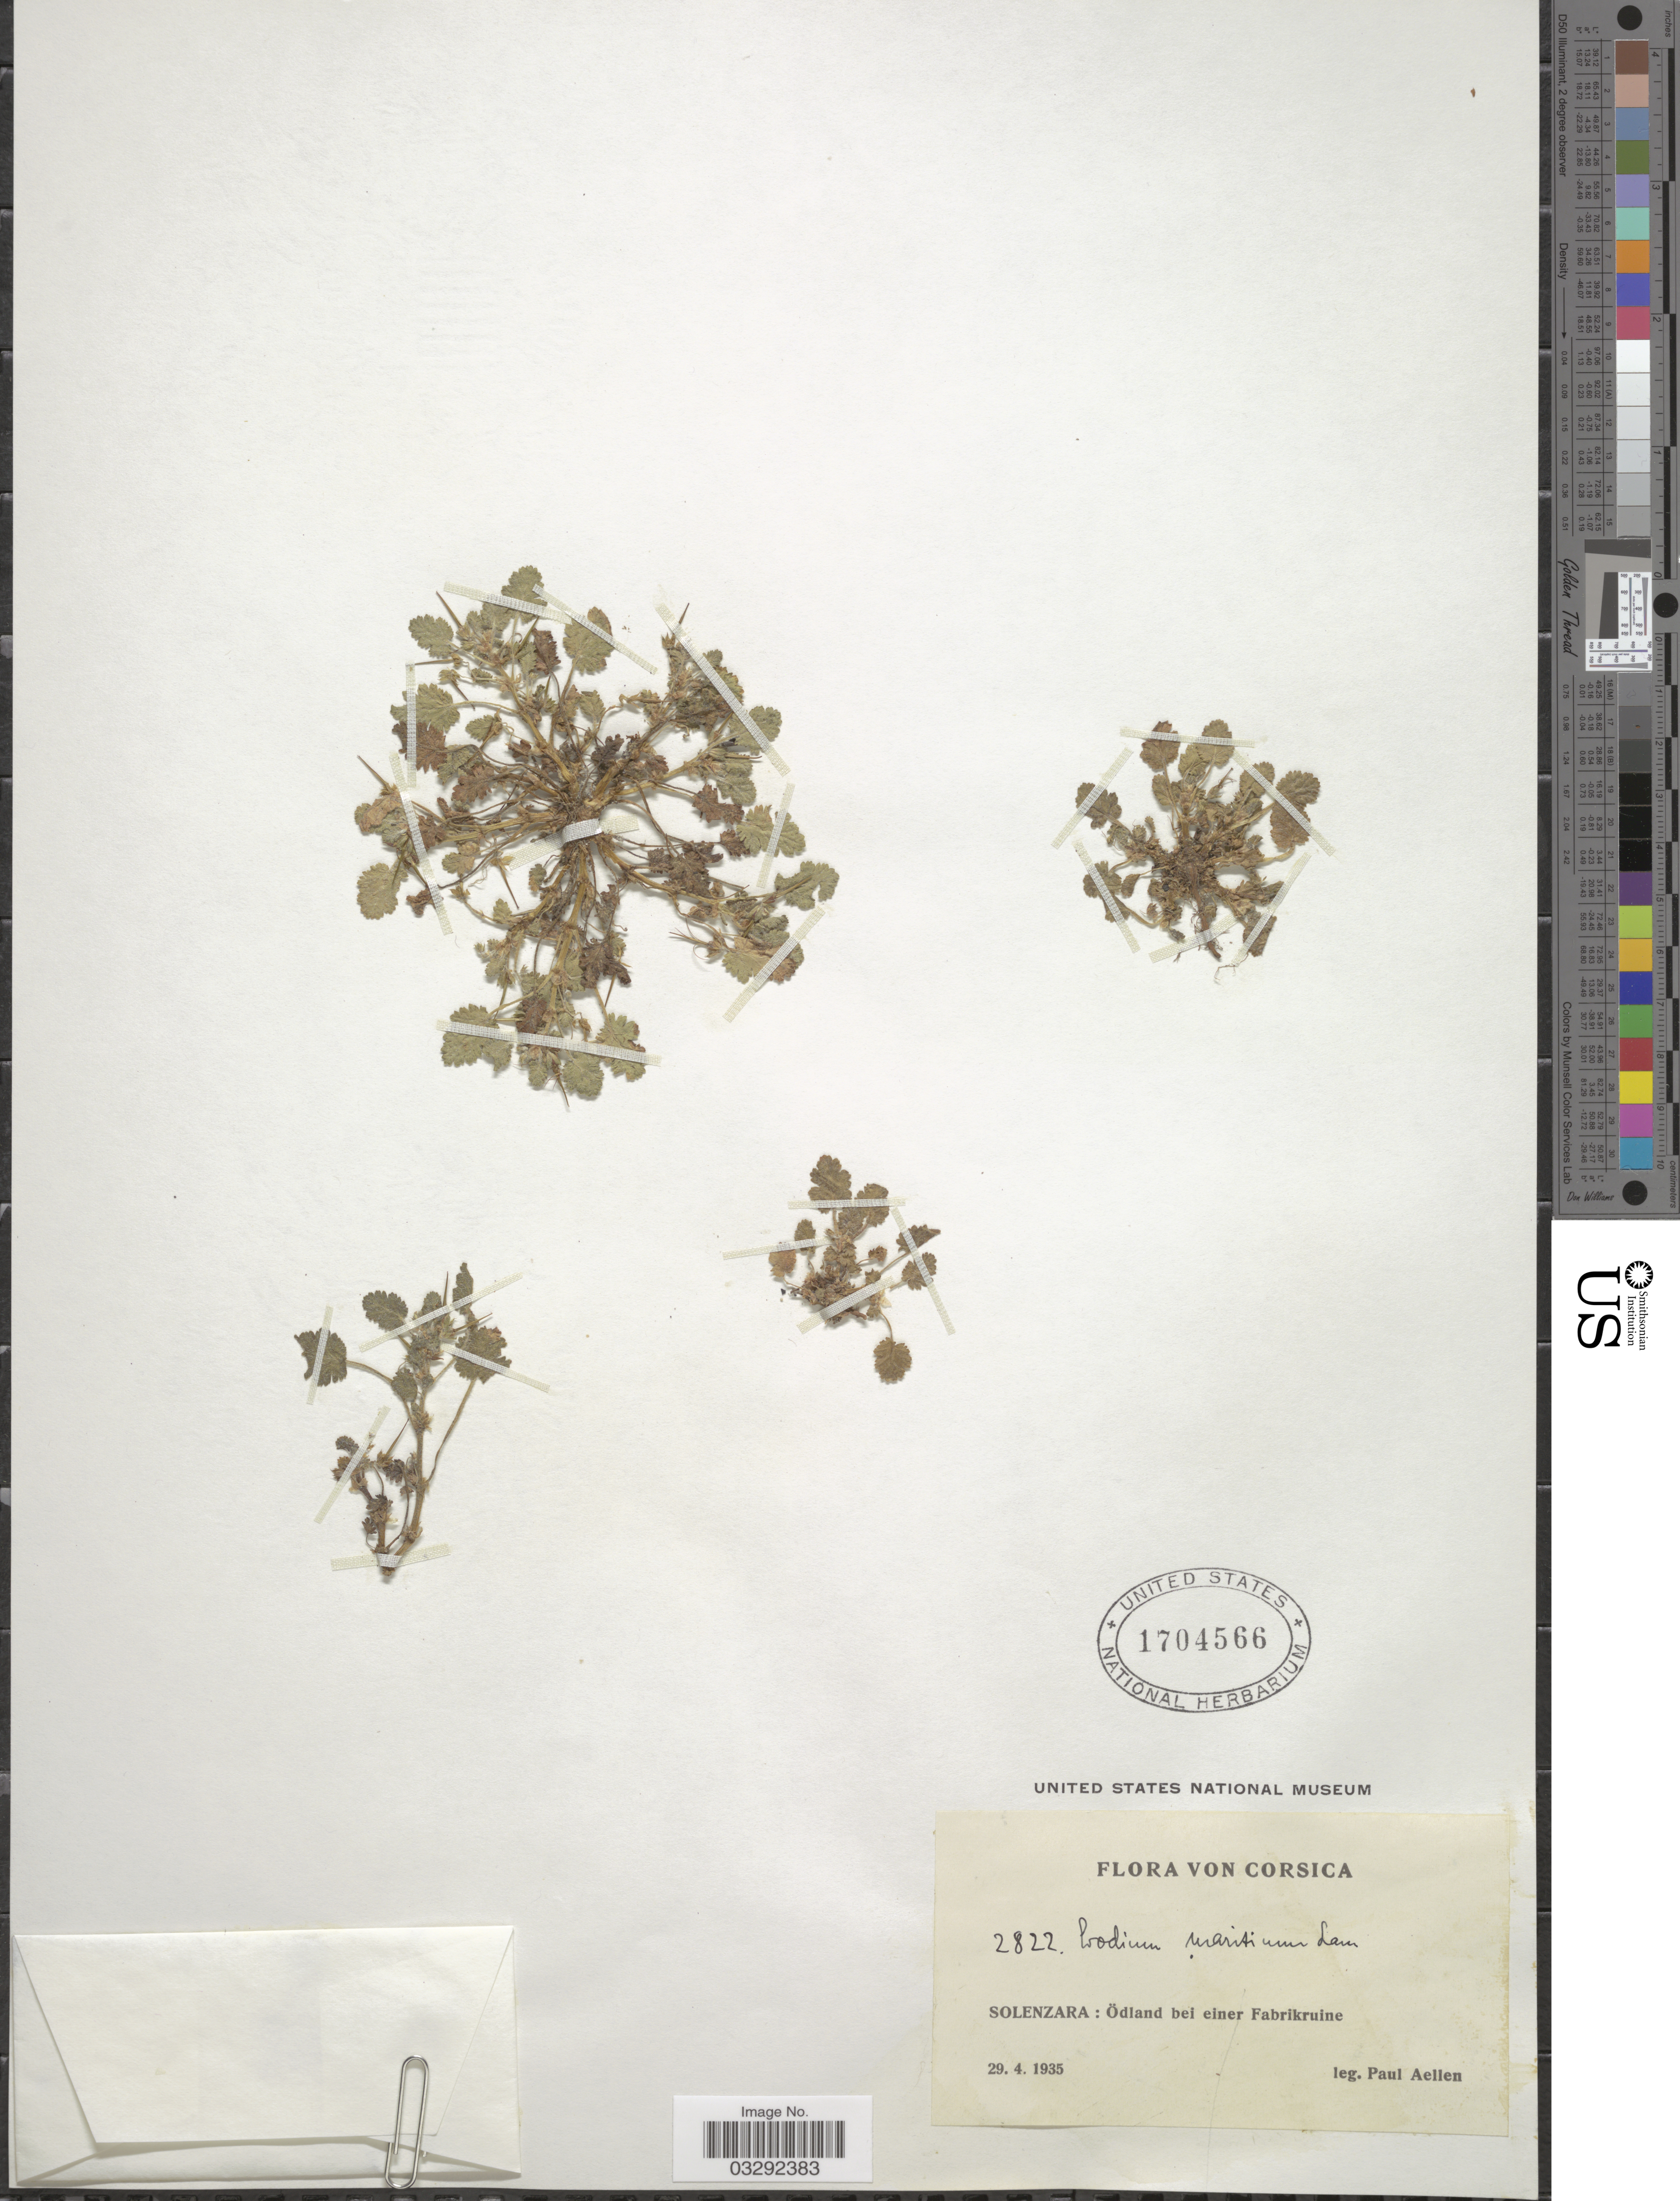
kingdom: Plantae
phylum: Tracheophyta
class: Magnoliopsida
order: Geraniales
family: Geraniaceae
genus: Erodium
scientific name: Erodium maritimum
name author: L'Hér. ex Aiton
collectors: P. Aellen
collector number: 2822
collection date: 1935-04-29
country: France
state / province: Corsica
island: Corse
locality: Solenzara: Ödland bei einer Fabrikruine.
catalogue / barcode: US 1704566